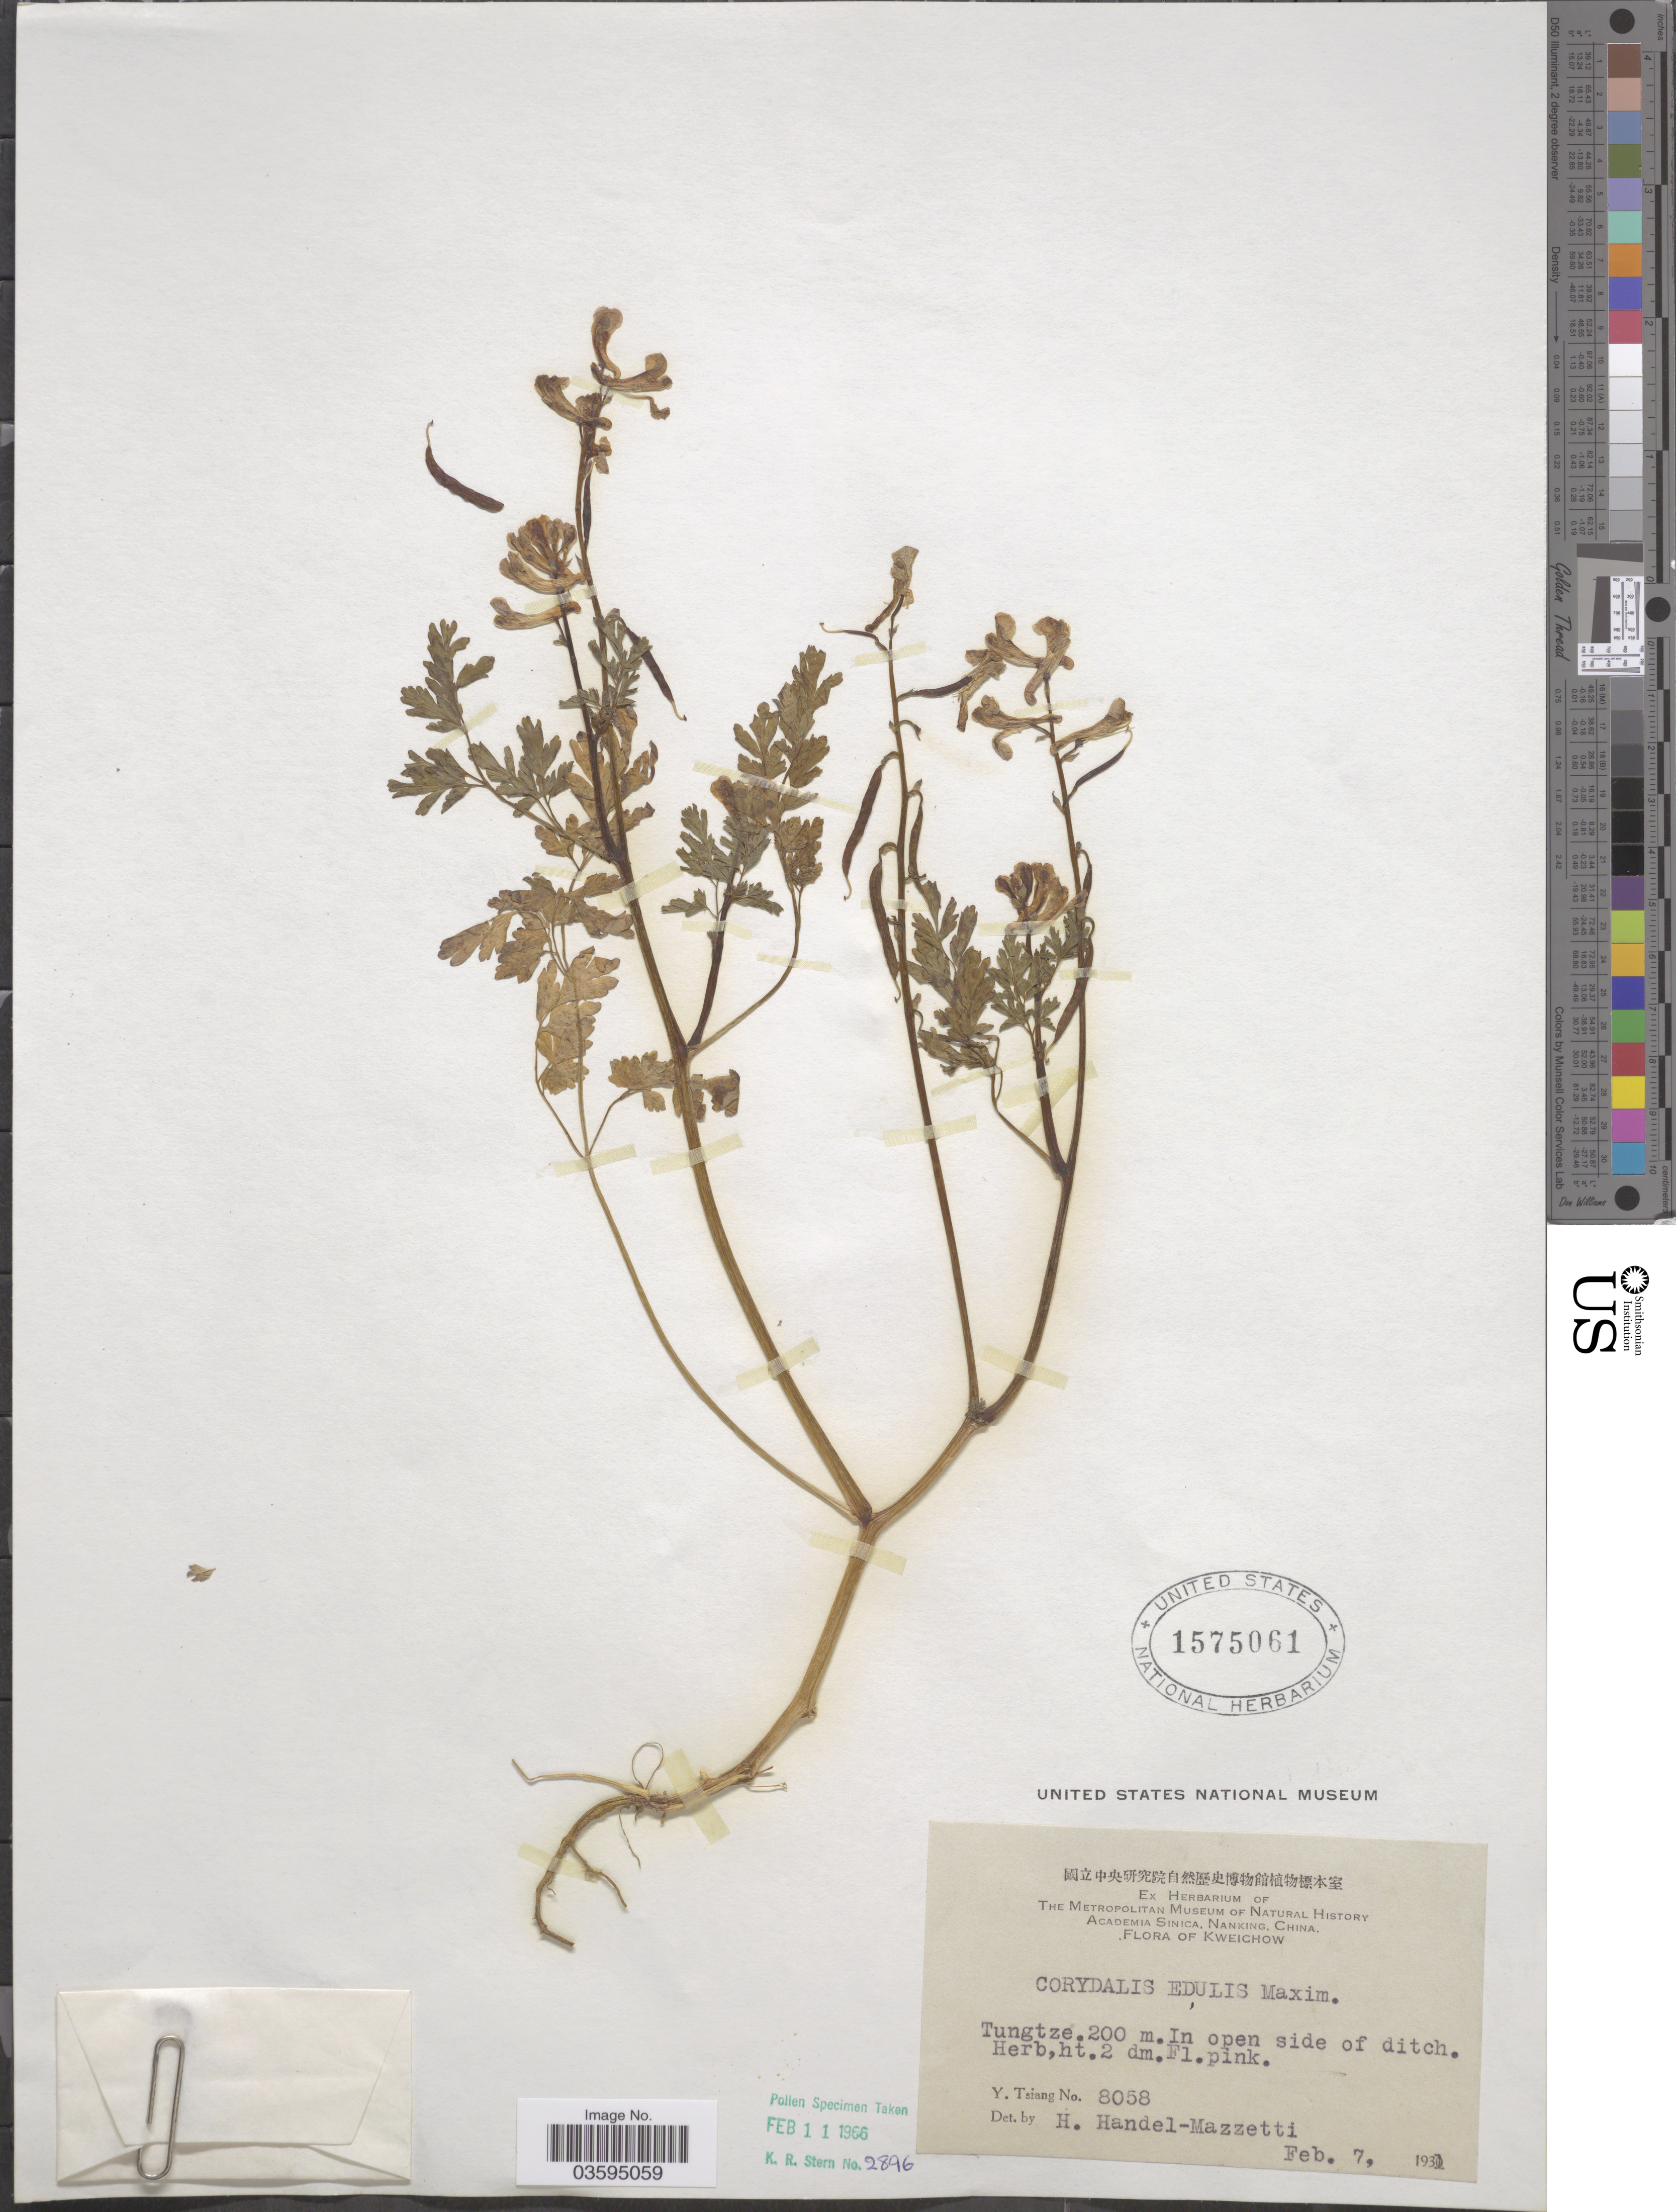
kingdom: Plantae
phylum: Tracheophyta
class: Magnoliopsida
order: Ranunculales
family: Papaveraceae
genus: Corydalis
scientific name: Corydalis edulis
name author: Maxim.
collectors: Y. Tsiang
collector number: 8058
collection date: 1931-02-07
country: China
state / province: Guizhou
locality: Kweichow. Tungtze.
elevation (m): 200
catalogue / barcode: US 1575061